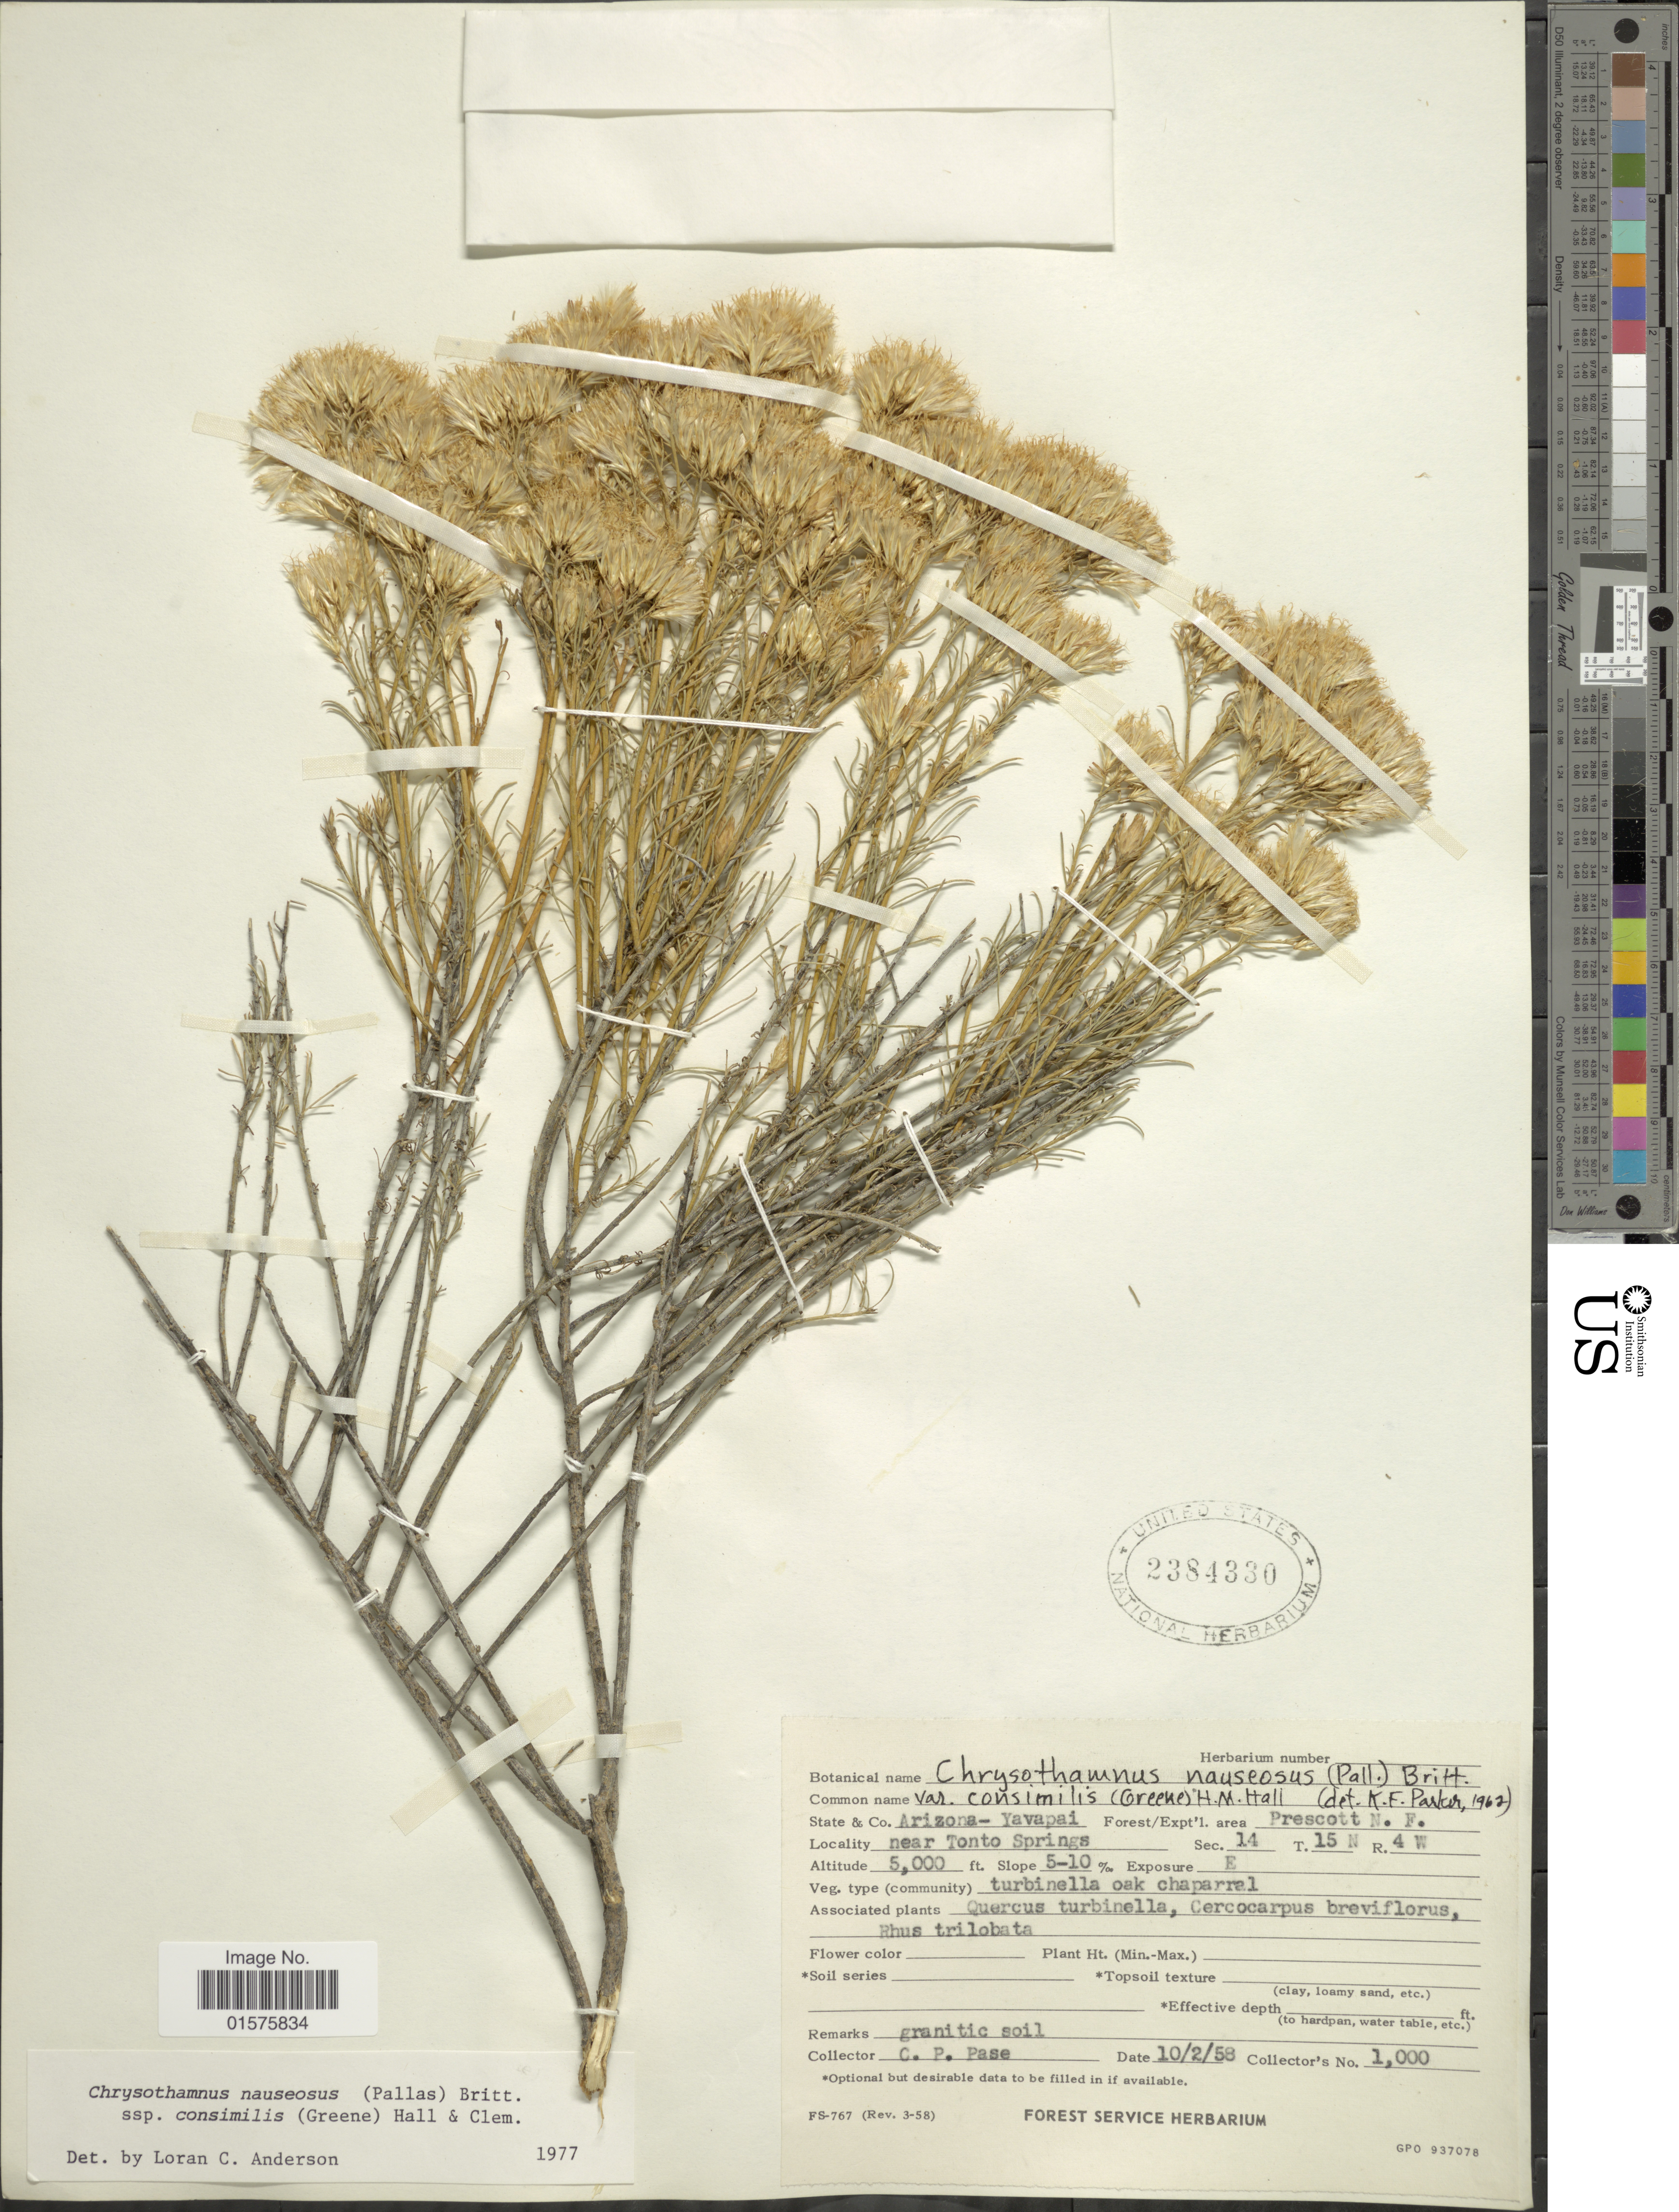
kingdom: Plantae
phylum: Tracheophyta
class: Magnoliopsida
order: Asterales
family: Asteraceae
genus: Ericameria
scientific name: Ericameria nauseosa var. oreophila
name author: (A. Nelson) G.L. Nesom & G.I. Baird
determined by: Urbatsch, Lowell E., Curator (LSU), Louisiana State University (UNITED STATES)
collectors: C. P. Pase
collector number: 1000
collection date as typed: Transcribed d/m/y: 2/10/58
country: United States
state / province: Arizona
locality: Yavapai Co. Prescott N. F. near Tonto Springs. Sec. 14 T. 15 N R. 4 W.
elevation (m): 1524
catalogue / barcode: US 2384330